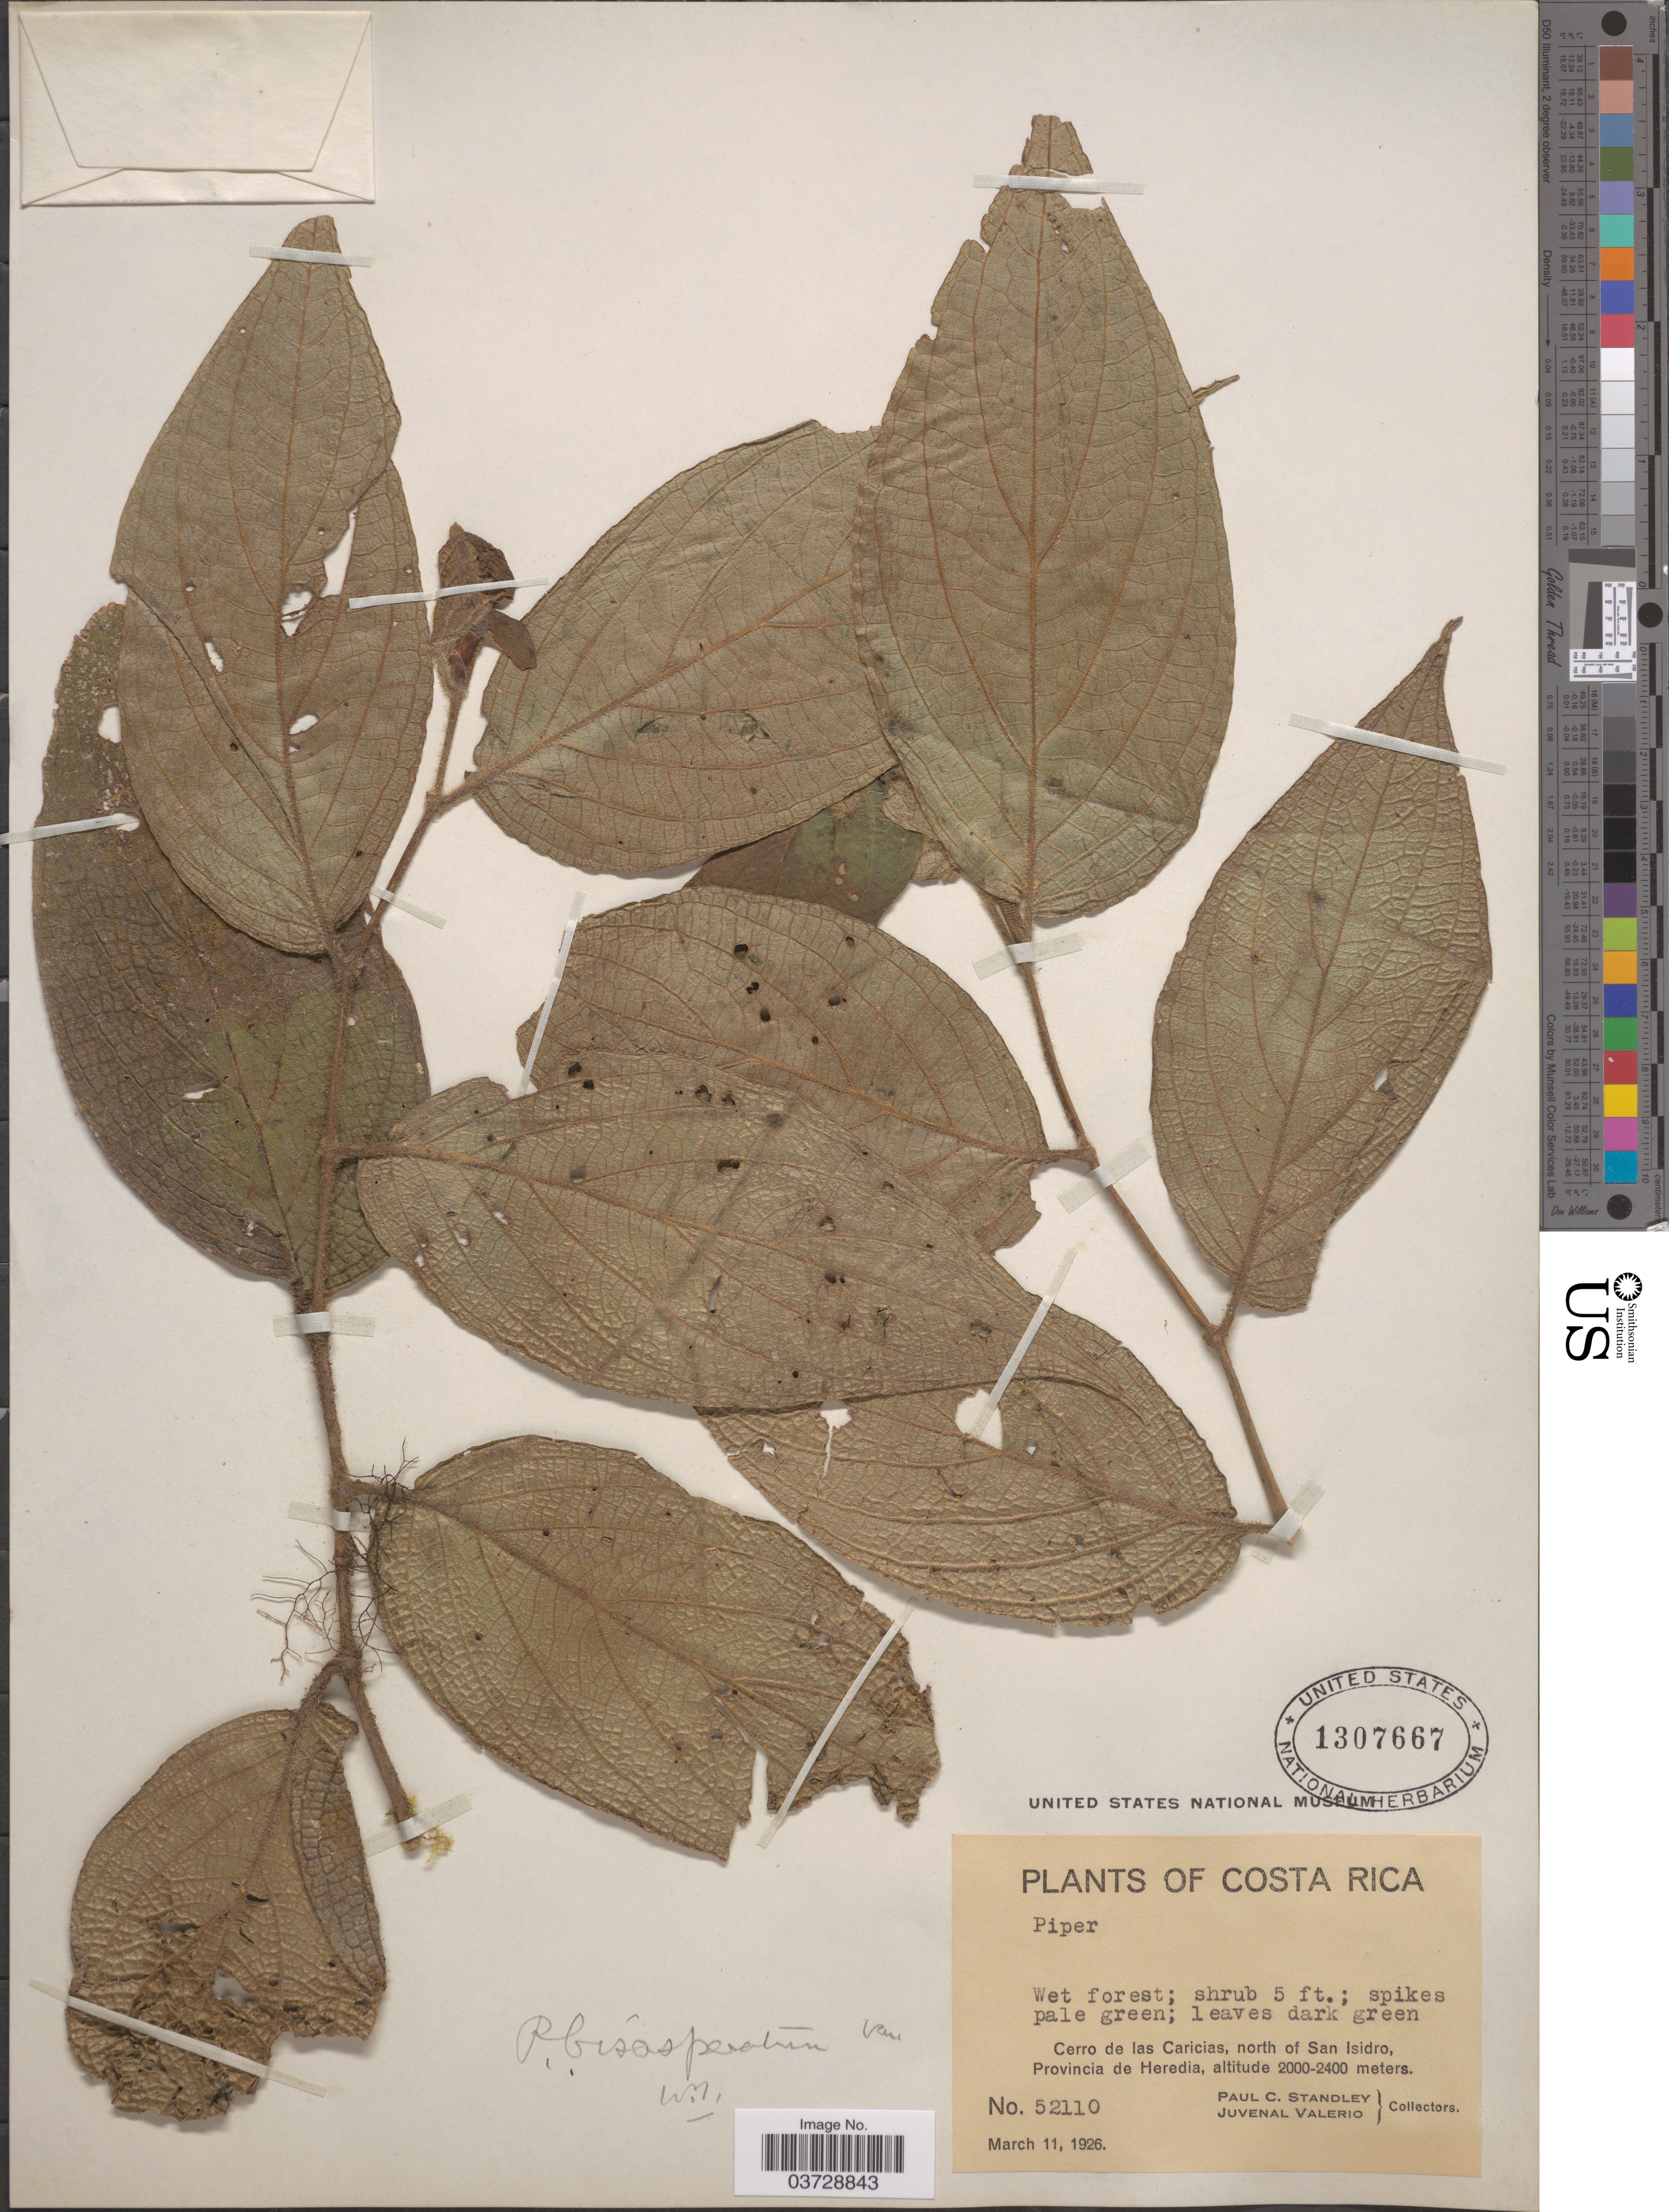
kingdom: Plantae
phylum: Tracheophyta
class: Magnoliopsida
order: Piperales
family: Piperaceae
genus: Piper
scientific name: Piper bisasperatum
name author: Trel.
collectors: P. C. Standley & J. Valerio R.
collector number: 52110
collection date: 1926-03-11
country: Costa Rica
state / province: Heredia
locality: Cerro de las Caricias, north of San Isidro.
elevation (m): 2000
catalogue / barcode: US 1307667